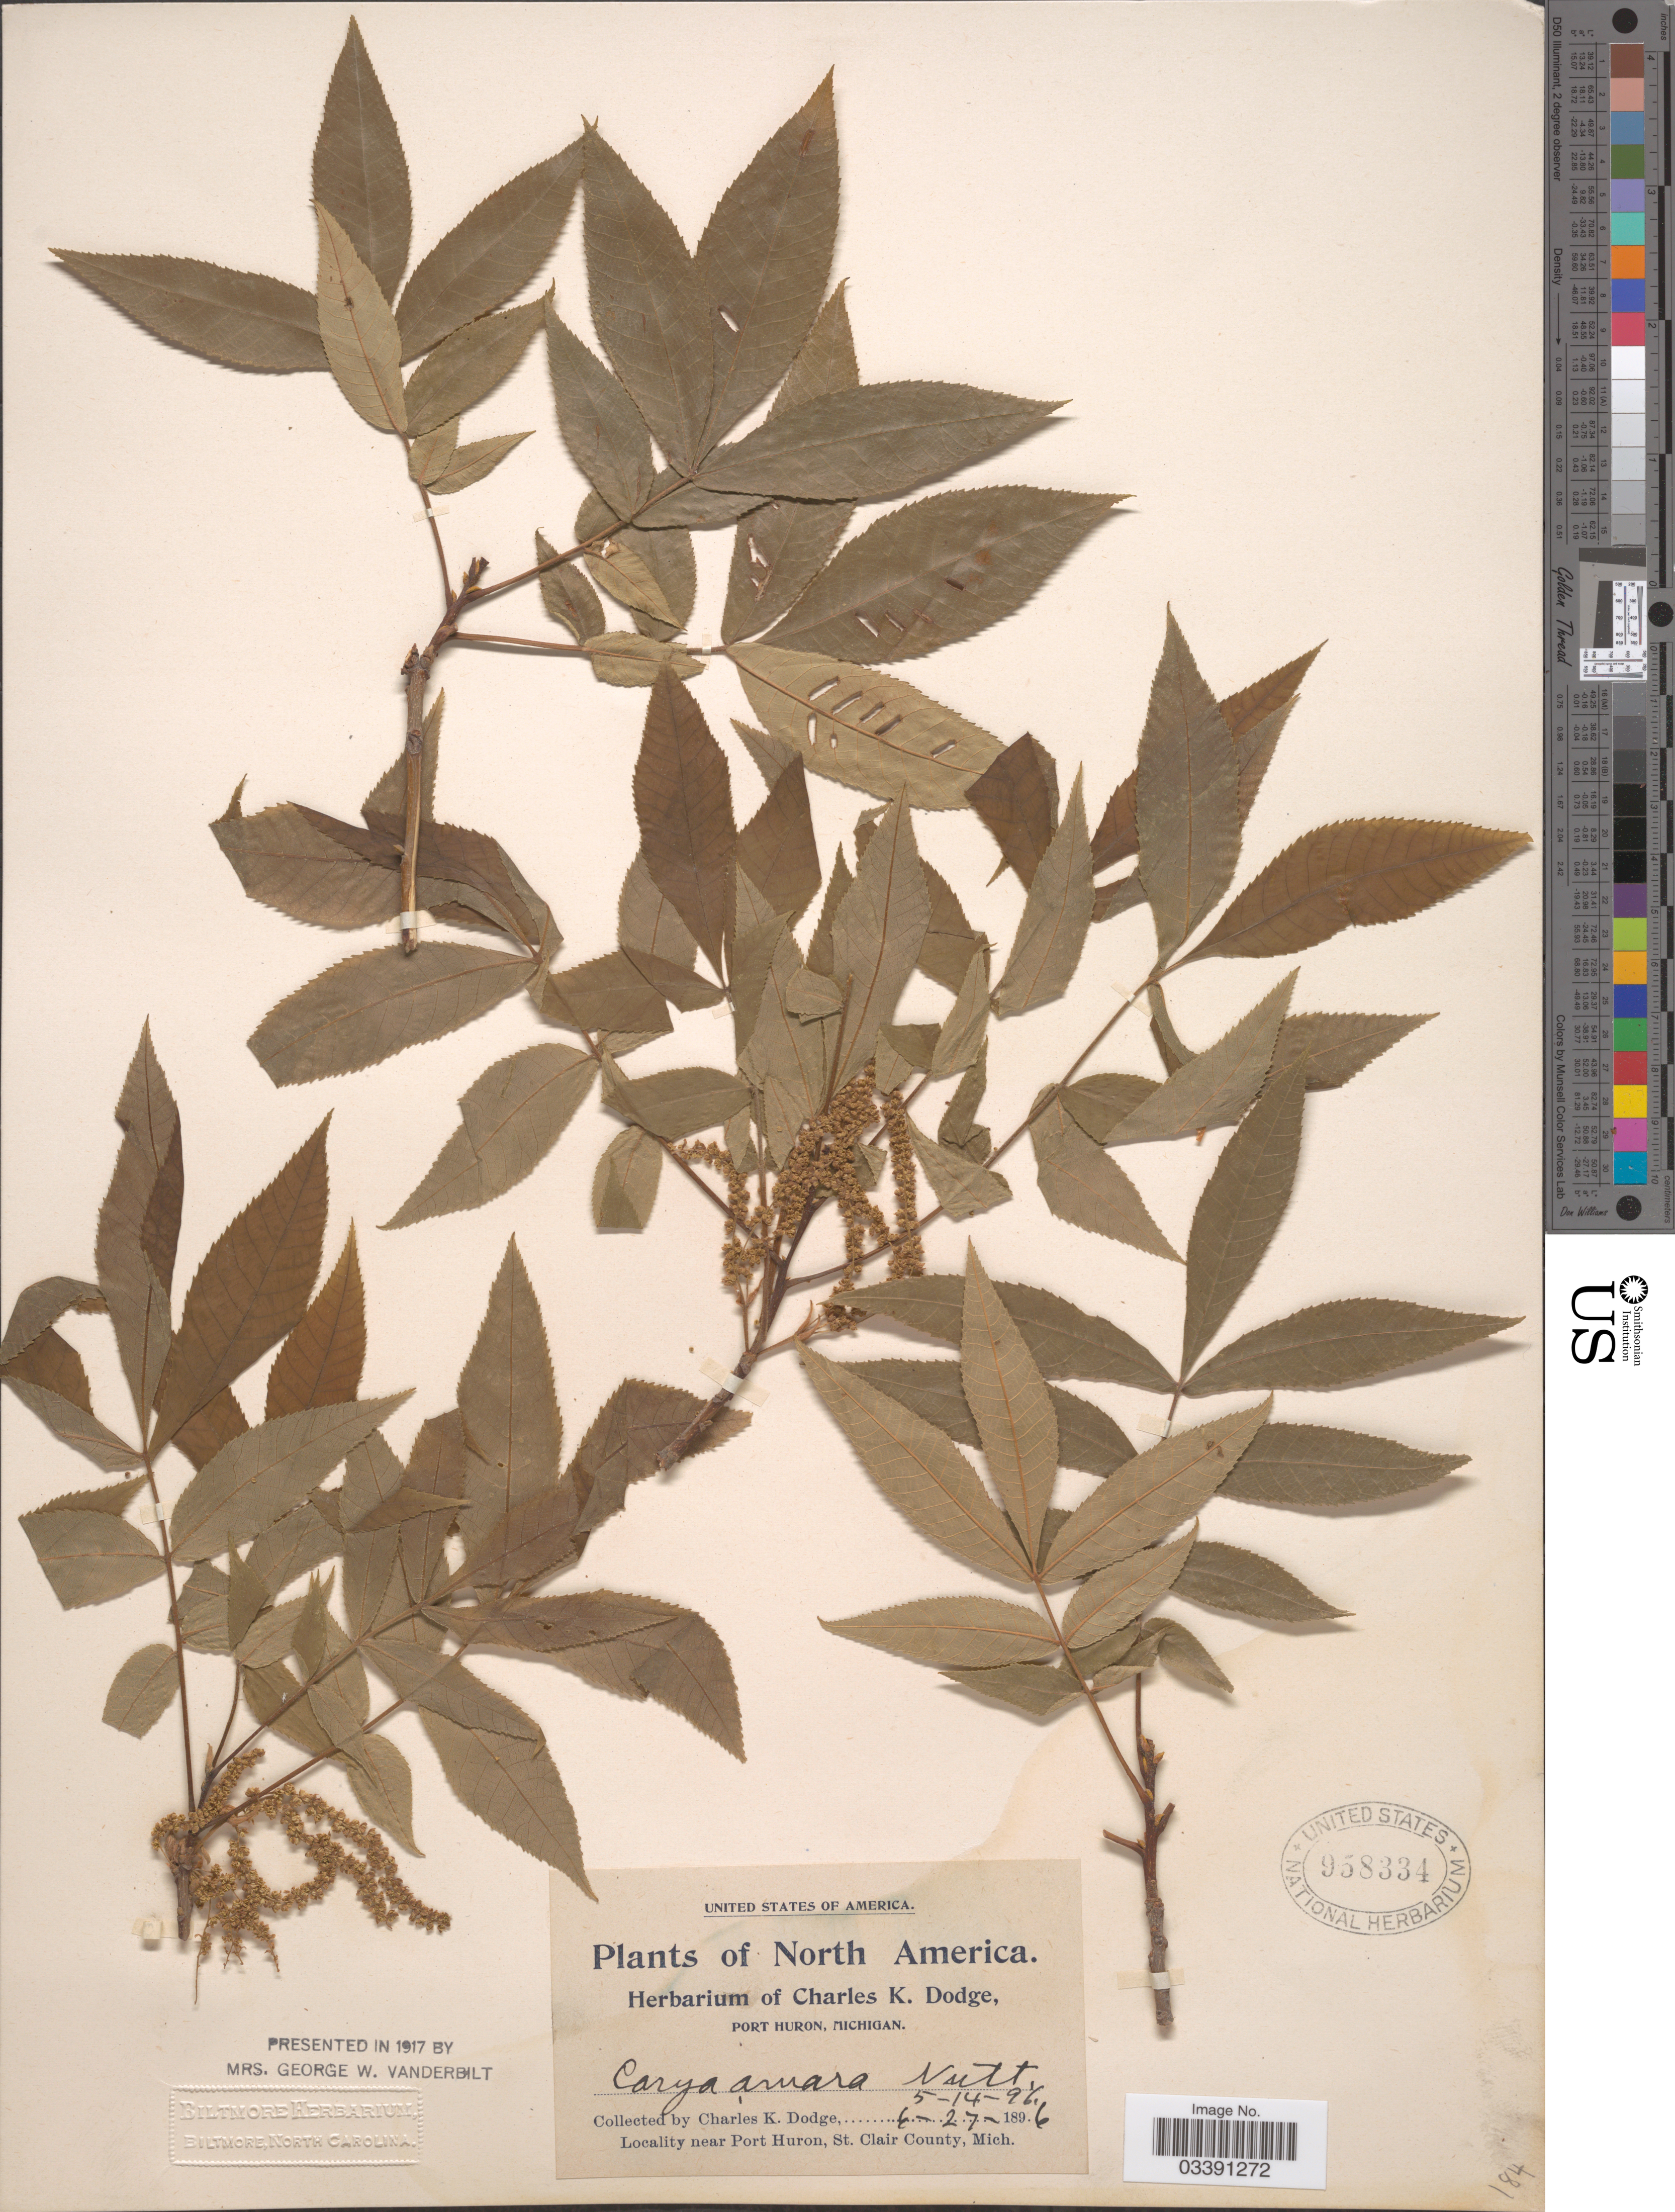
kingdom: Plantae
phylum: Tracheophyta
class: Magnoliopsida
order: Fagales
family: Juglandaceae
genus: Carya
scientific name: Carya cordiformis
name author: (Wangenh.) K. Koch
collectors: C. K. Dodge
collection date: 1896-05-14/1896-06-27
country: United States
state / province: Michigan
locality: Near Port Huron, St. Clair County.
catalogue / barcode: US 958334